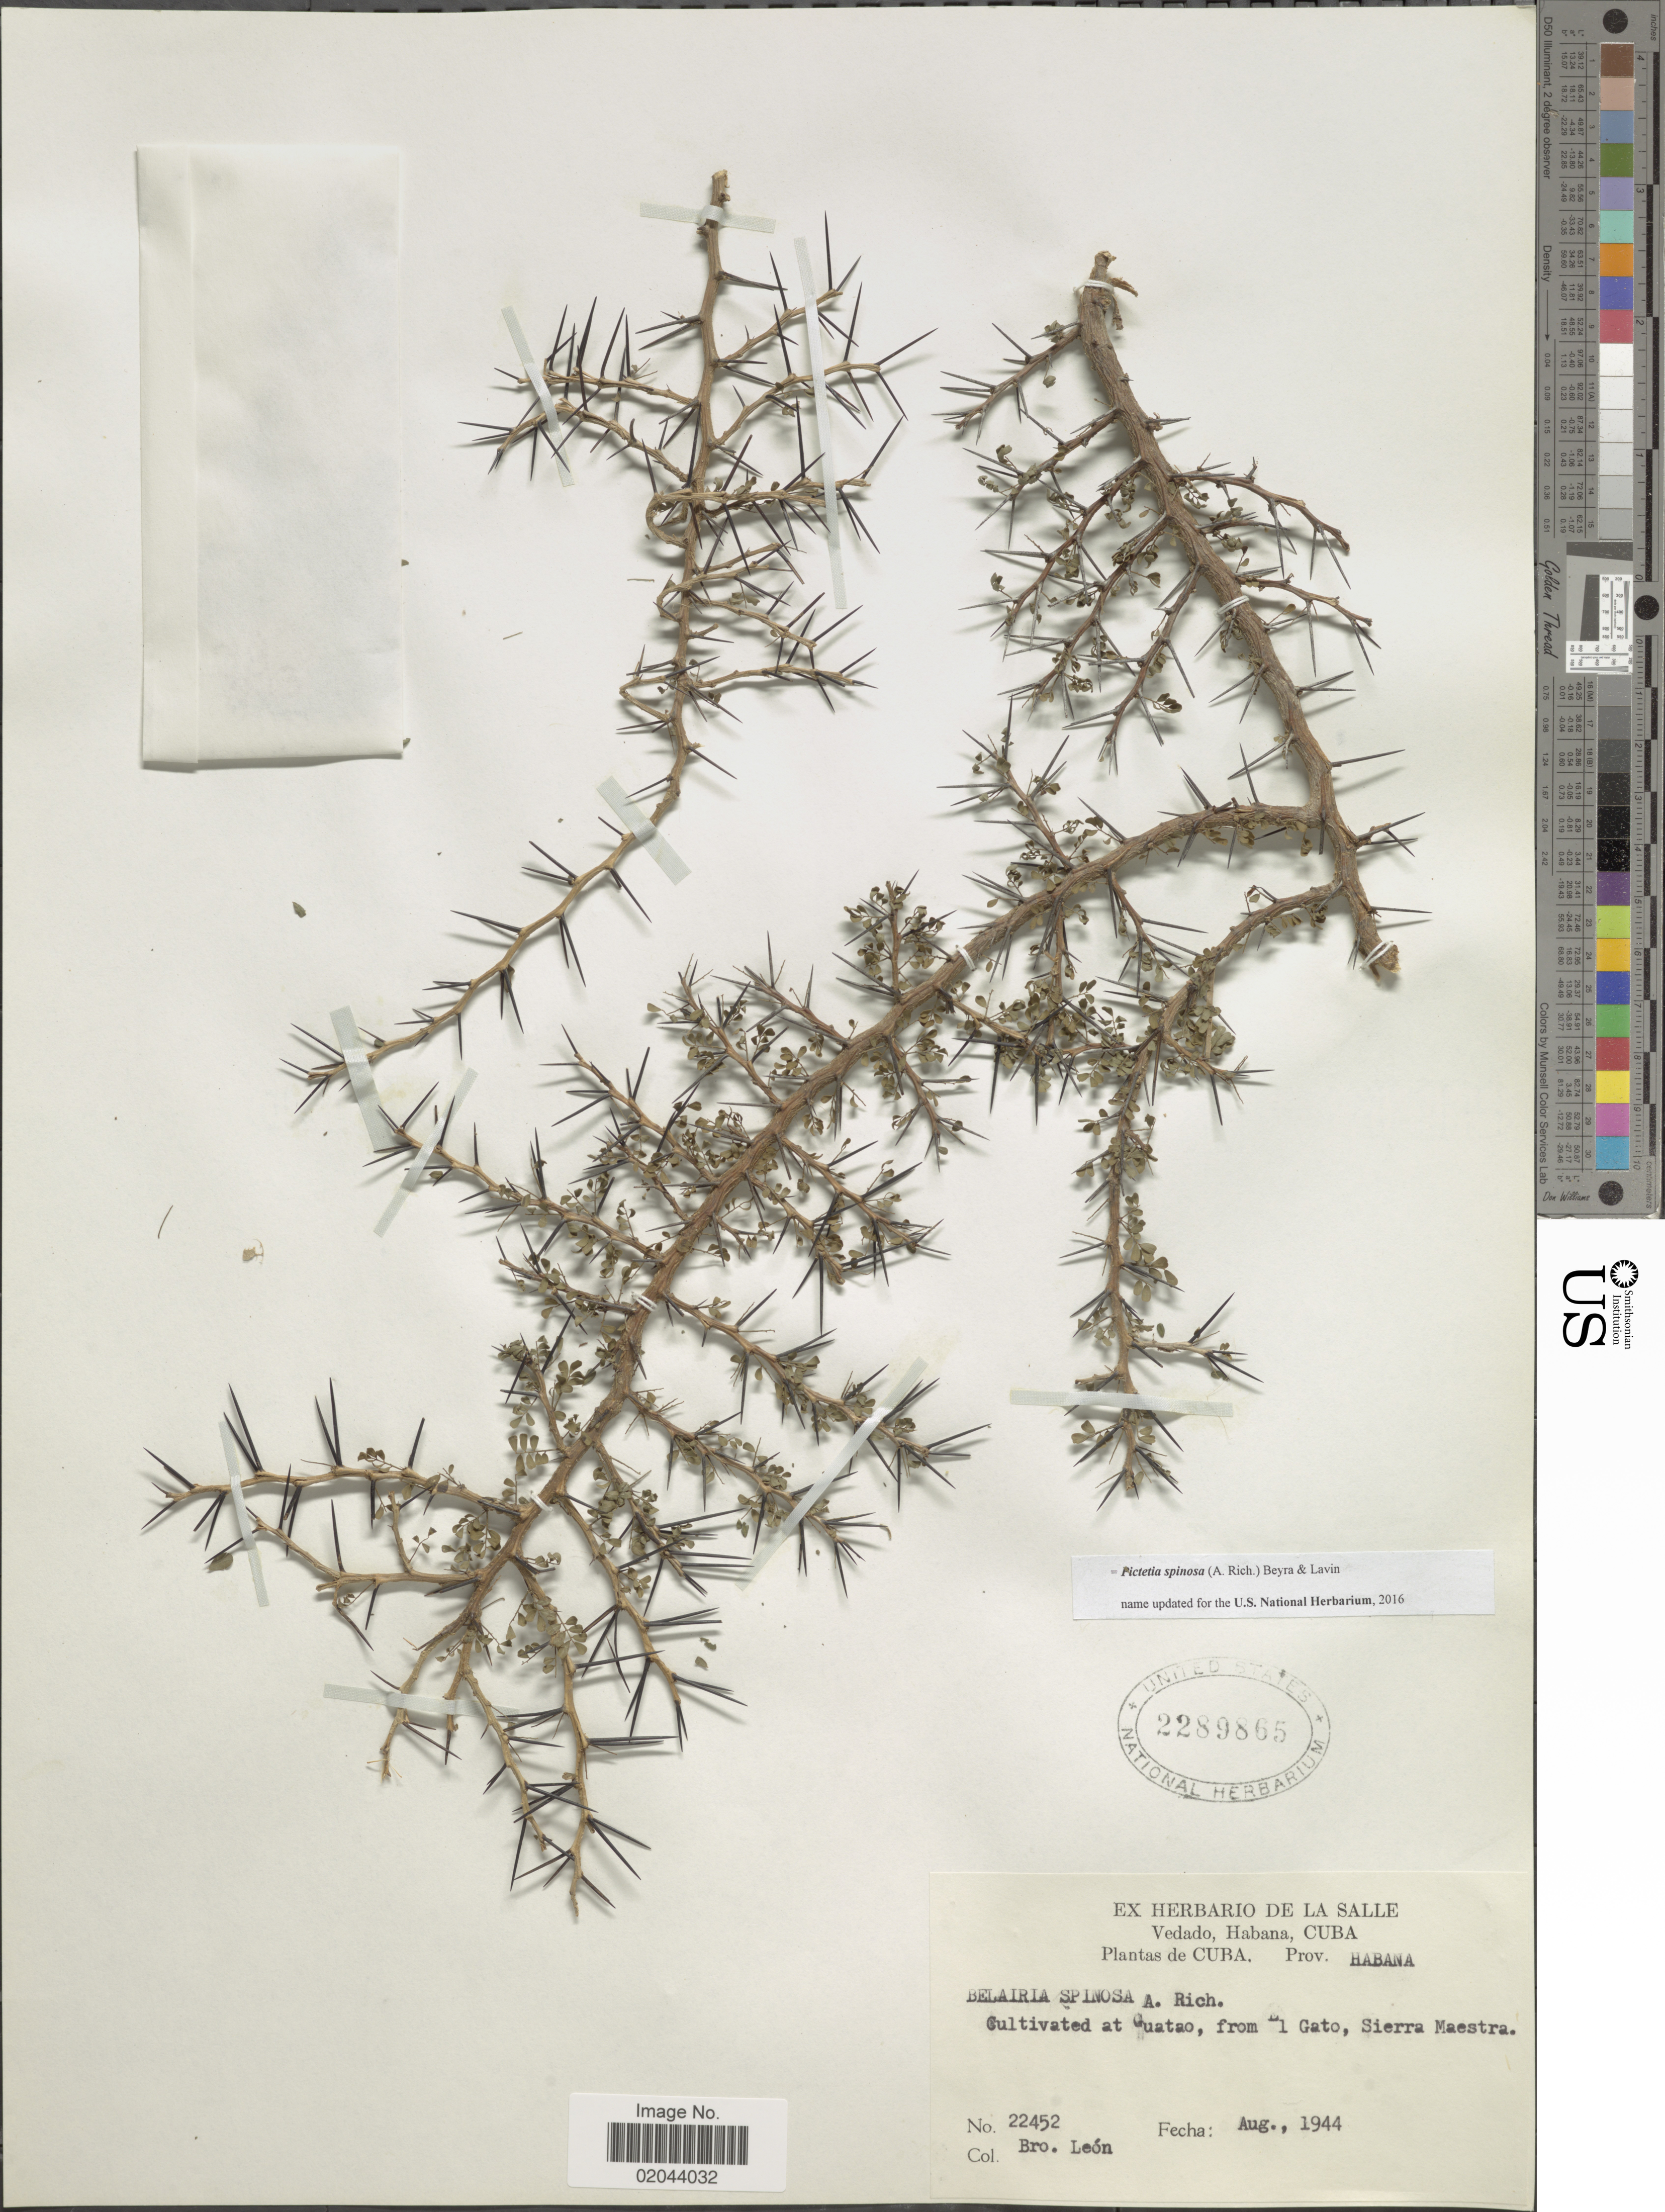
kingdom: Plantae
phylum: Tracheophyta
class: Magnoliopsida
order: Fabales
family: Fabaceae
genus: Pictetia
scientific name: Pictetia spinosa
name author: (A. Rich.) Beyra & Lavin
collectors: Bro. León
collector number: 22452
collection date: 1944-08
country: Cuba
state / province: La Habana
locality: Prov. Habana, Cultivated at Guatao, from El Gato, Sierra Maestra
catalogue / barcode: US 2289865